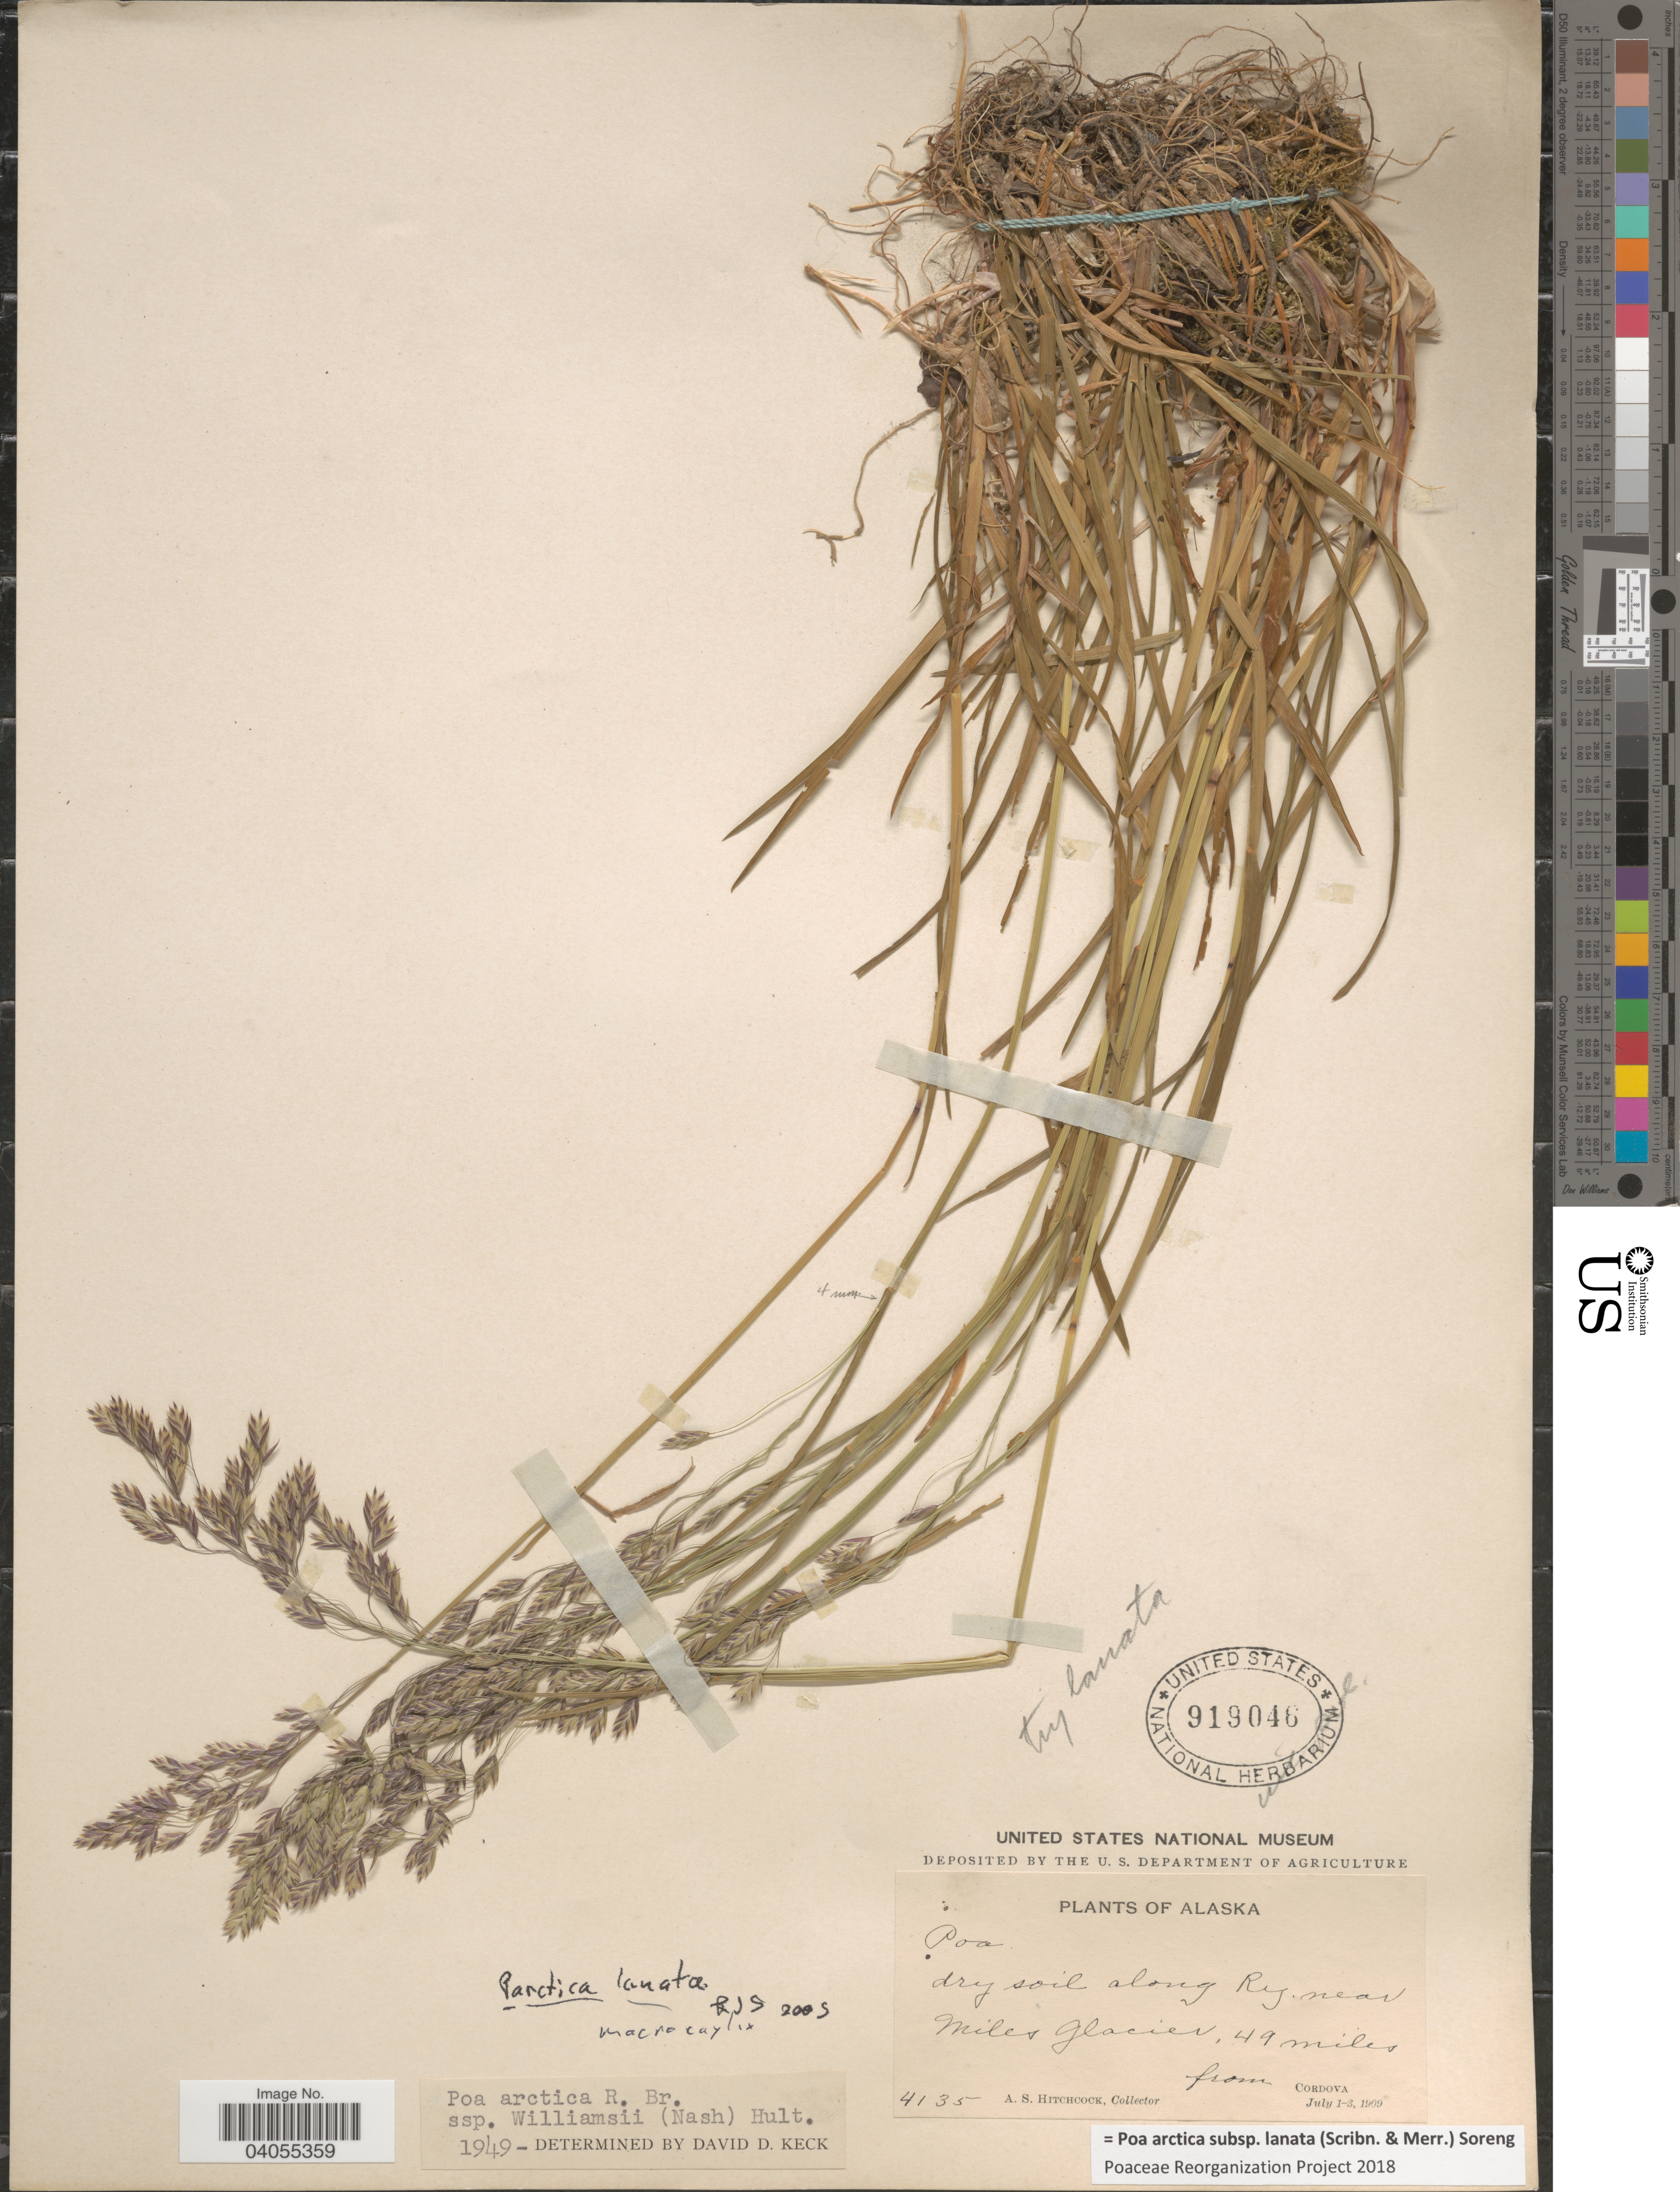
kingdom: Plantae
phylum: Tracheophyta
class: Liliopsida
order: Poales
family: Poaceae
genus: Poa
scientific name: Poa arctica subsp. lanata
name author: (Scribn. & Merr.) Soreng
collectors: A. S. Hitchcock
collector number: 4135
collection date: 1909-07-01/1909-07-03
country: United States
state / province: Alaska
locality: Dry soil along Ry. near Miles Glacier, 49 miles from Cordova.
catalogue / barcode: US 919046